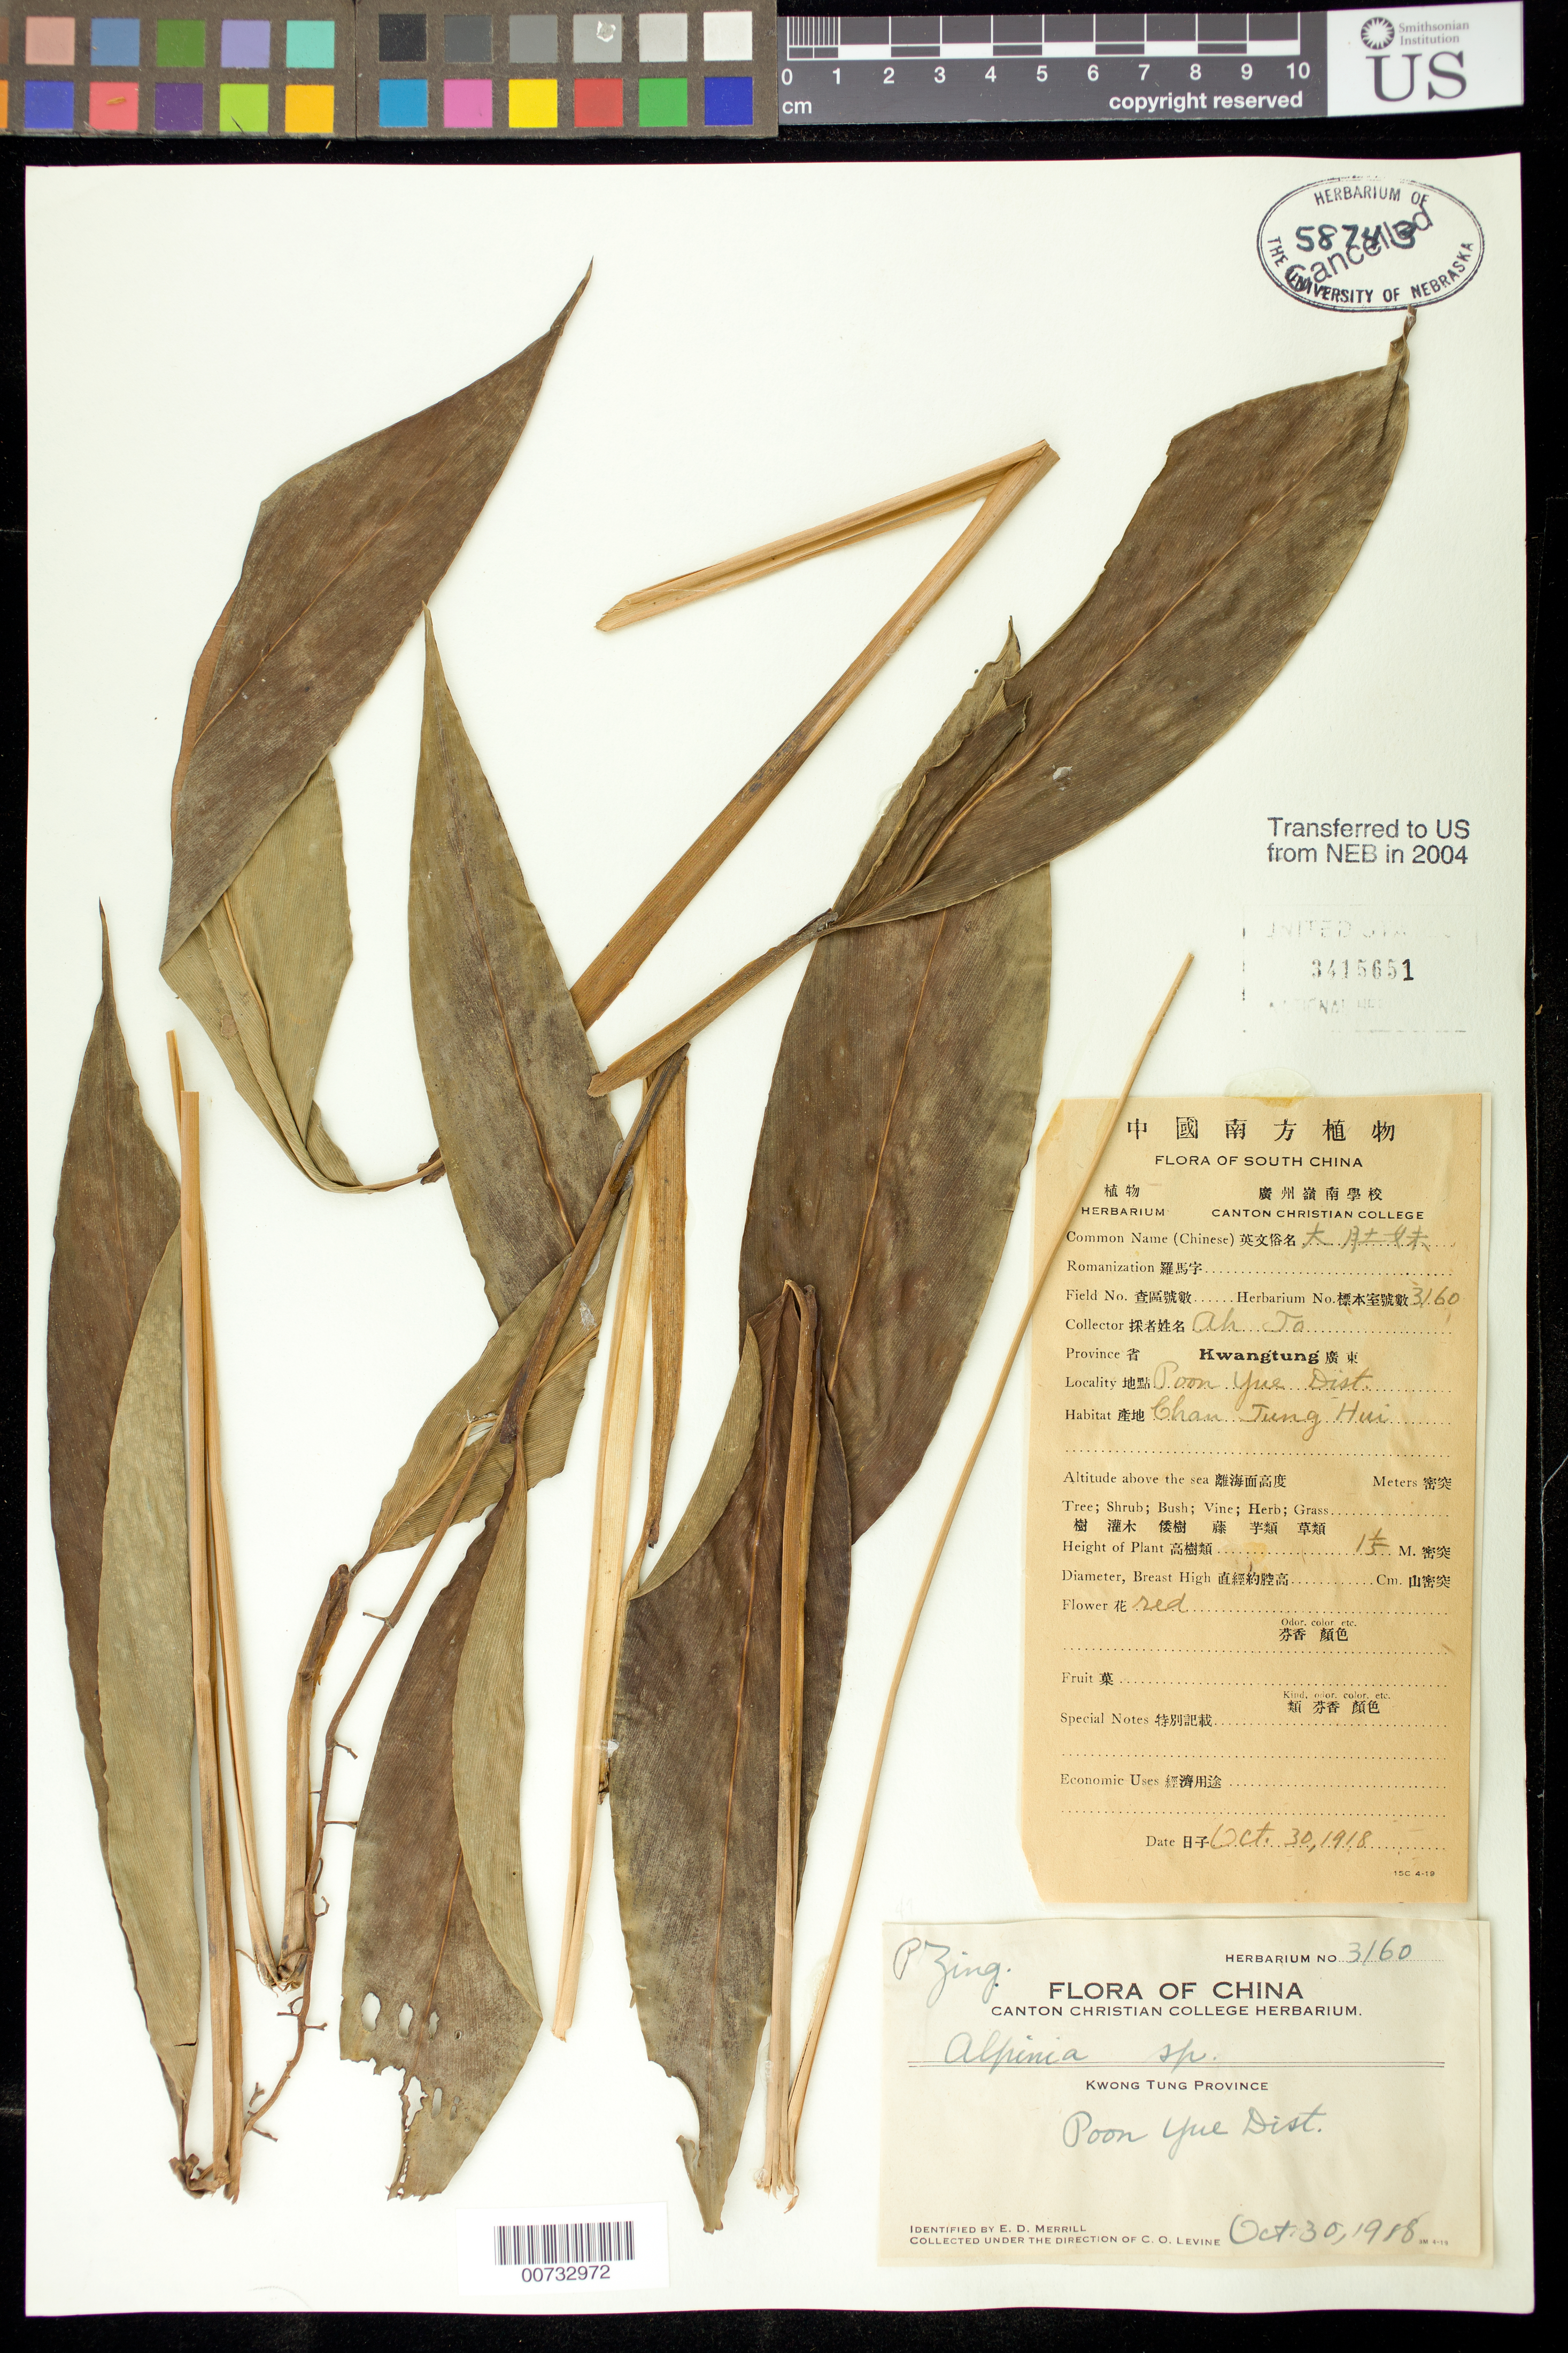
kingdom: Plantae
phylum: Tracheophyta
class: Liliopsida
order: Zingiberales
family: Zingiberaceae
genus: Alpinia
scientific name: Alpinia sp.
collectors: E. D. Merrill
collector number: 3160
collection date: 1918-10-30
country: China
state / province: Guangdong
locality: Poon Yue District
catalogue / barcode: US 3415651